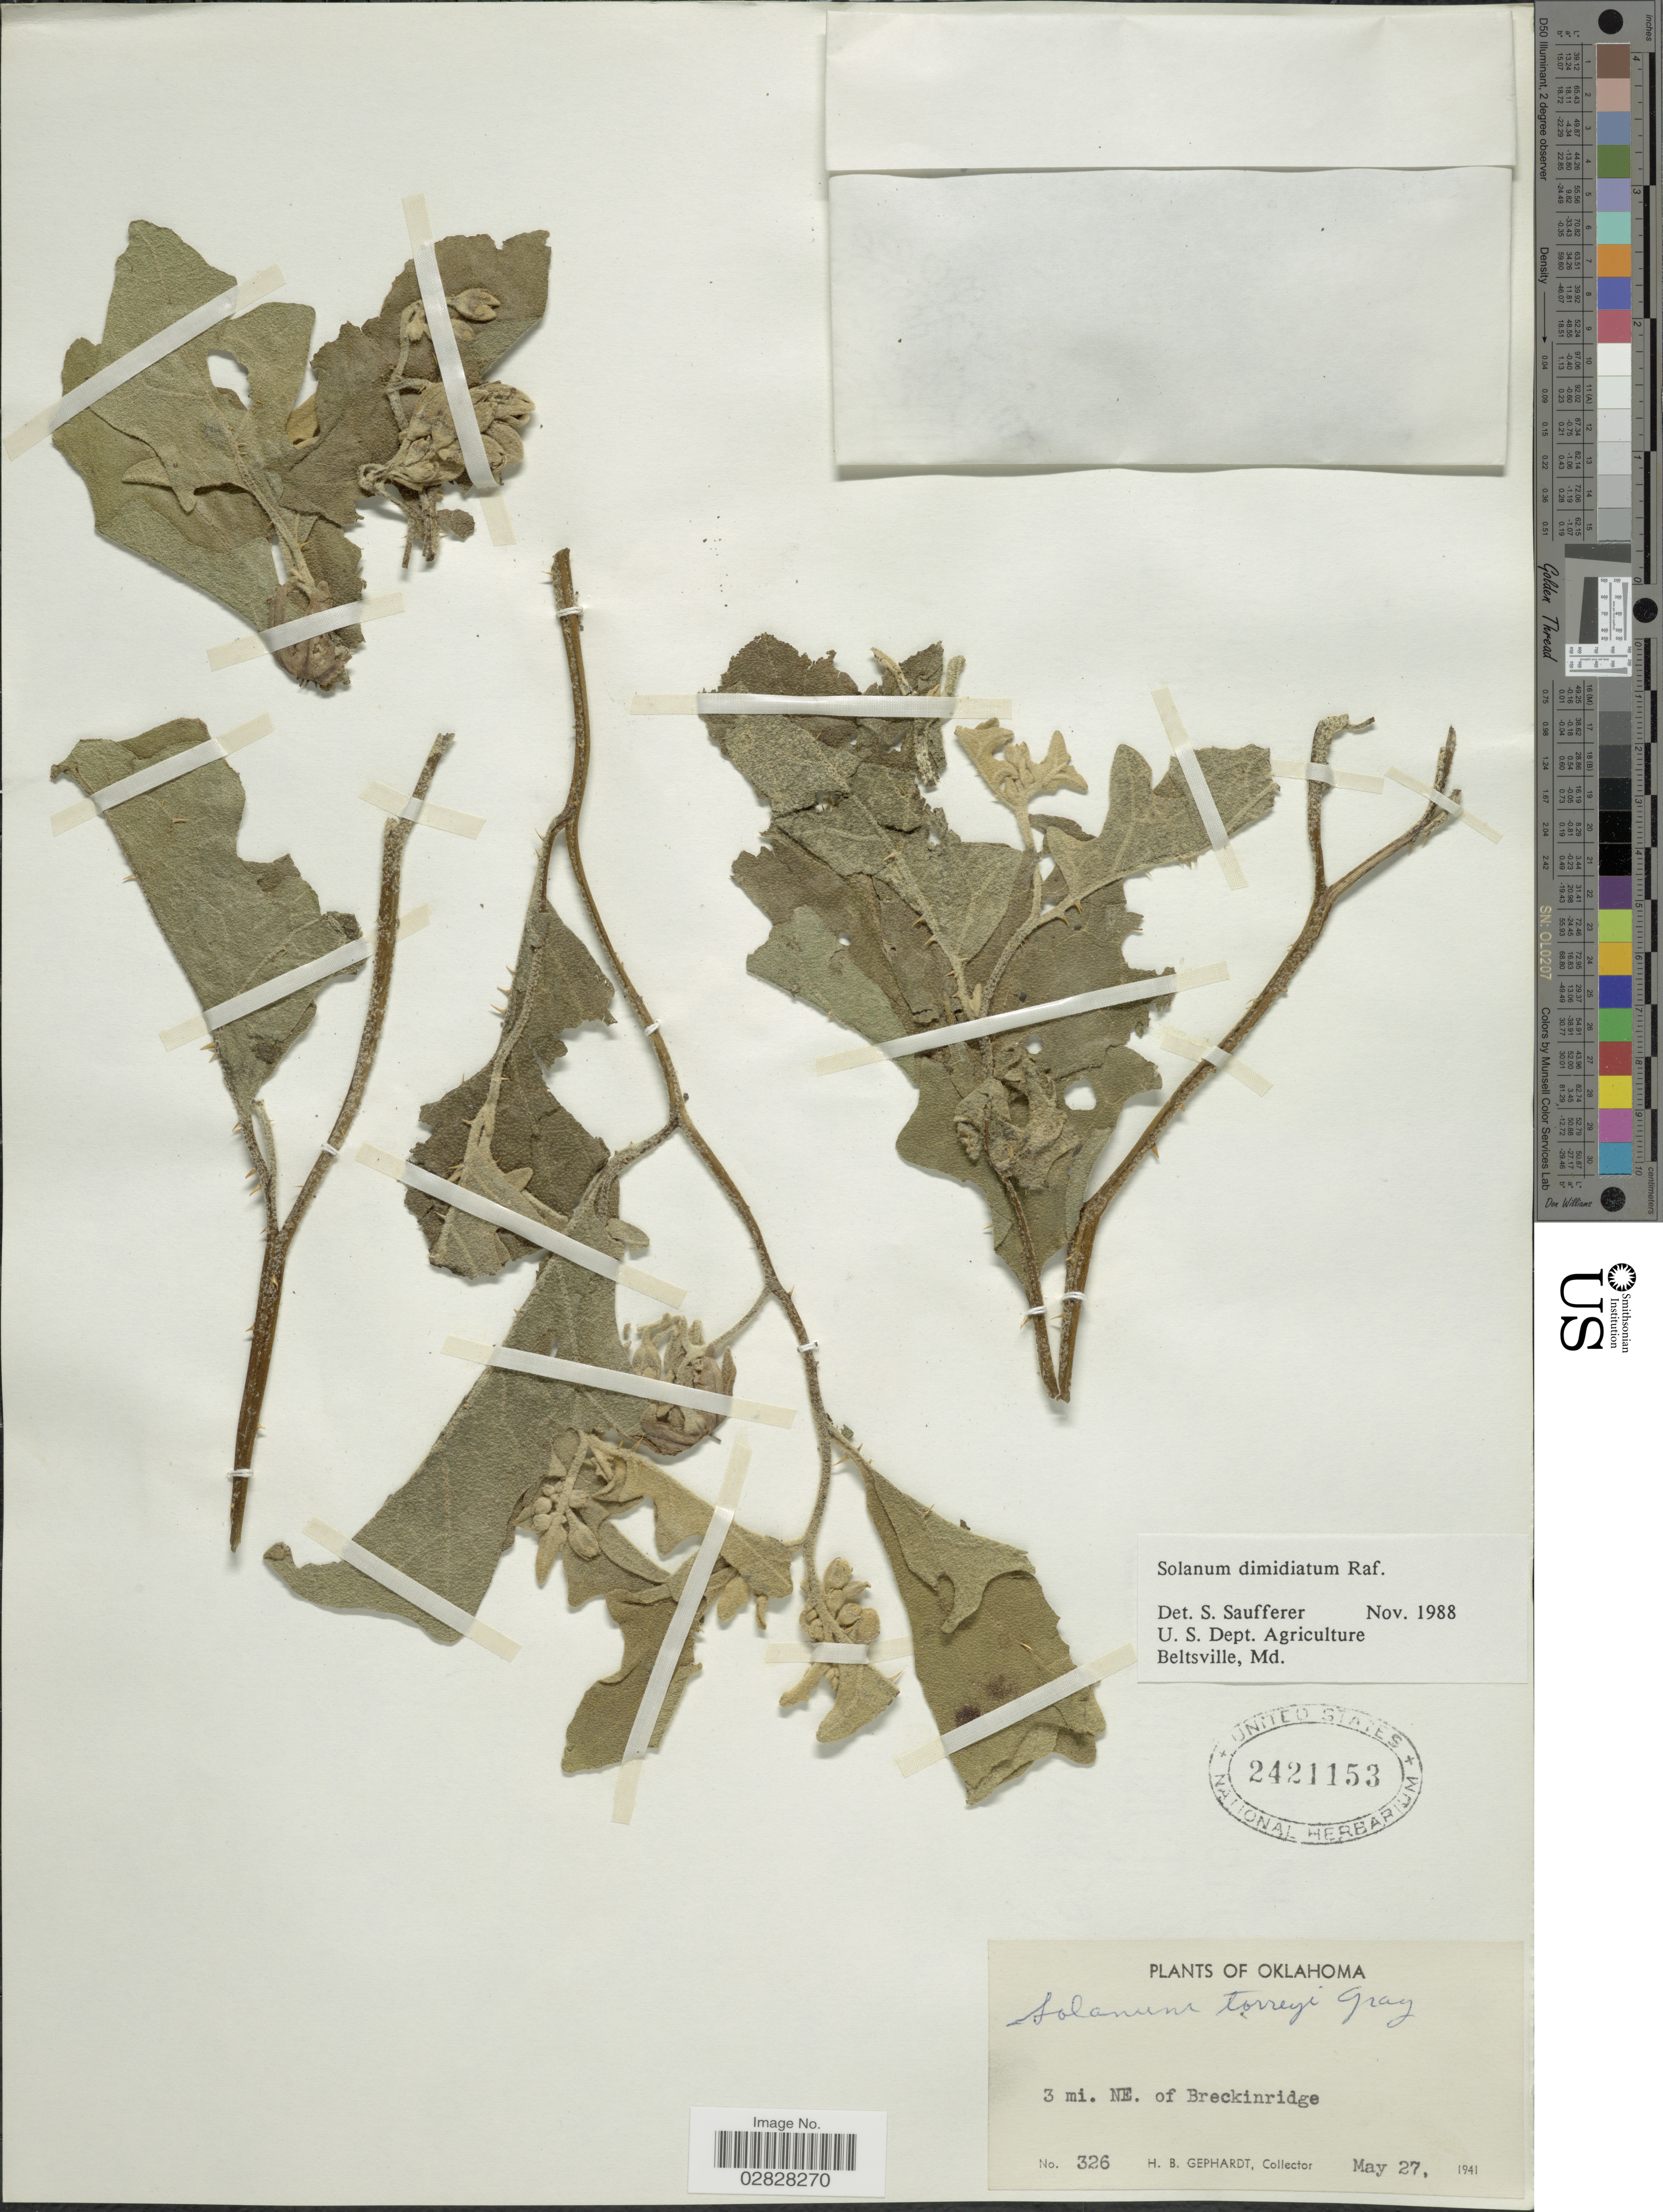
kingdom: Plantae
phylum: Tracheophyta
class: Magnoliopsida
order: Solanales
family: Solanaceae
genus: Solanum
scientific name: Solanum dimidiatum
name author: Raf.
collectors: H. Gephardt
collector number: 326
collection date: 1941-05-27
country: United States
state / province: Oklahoma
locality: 3 mi. NE. of Breckinridge.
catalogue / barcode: US 2421153